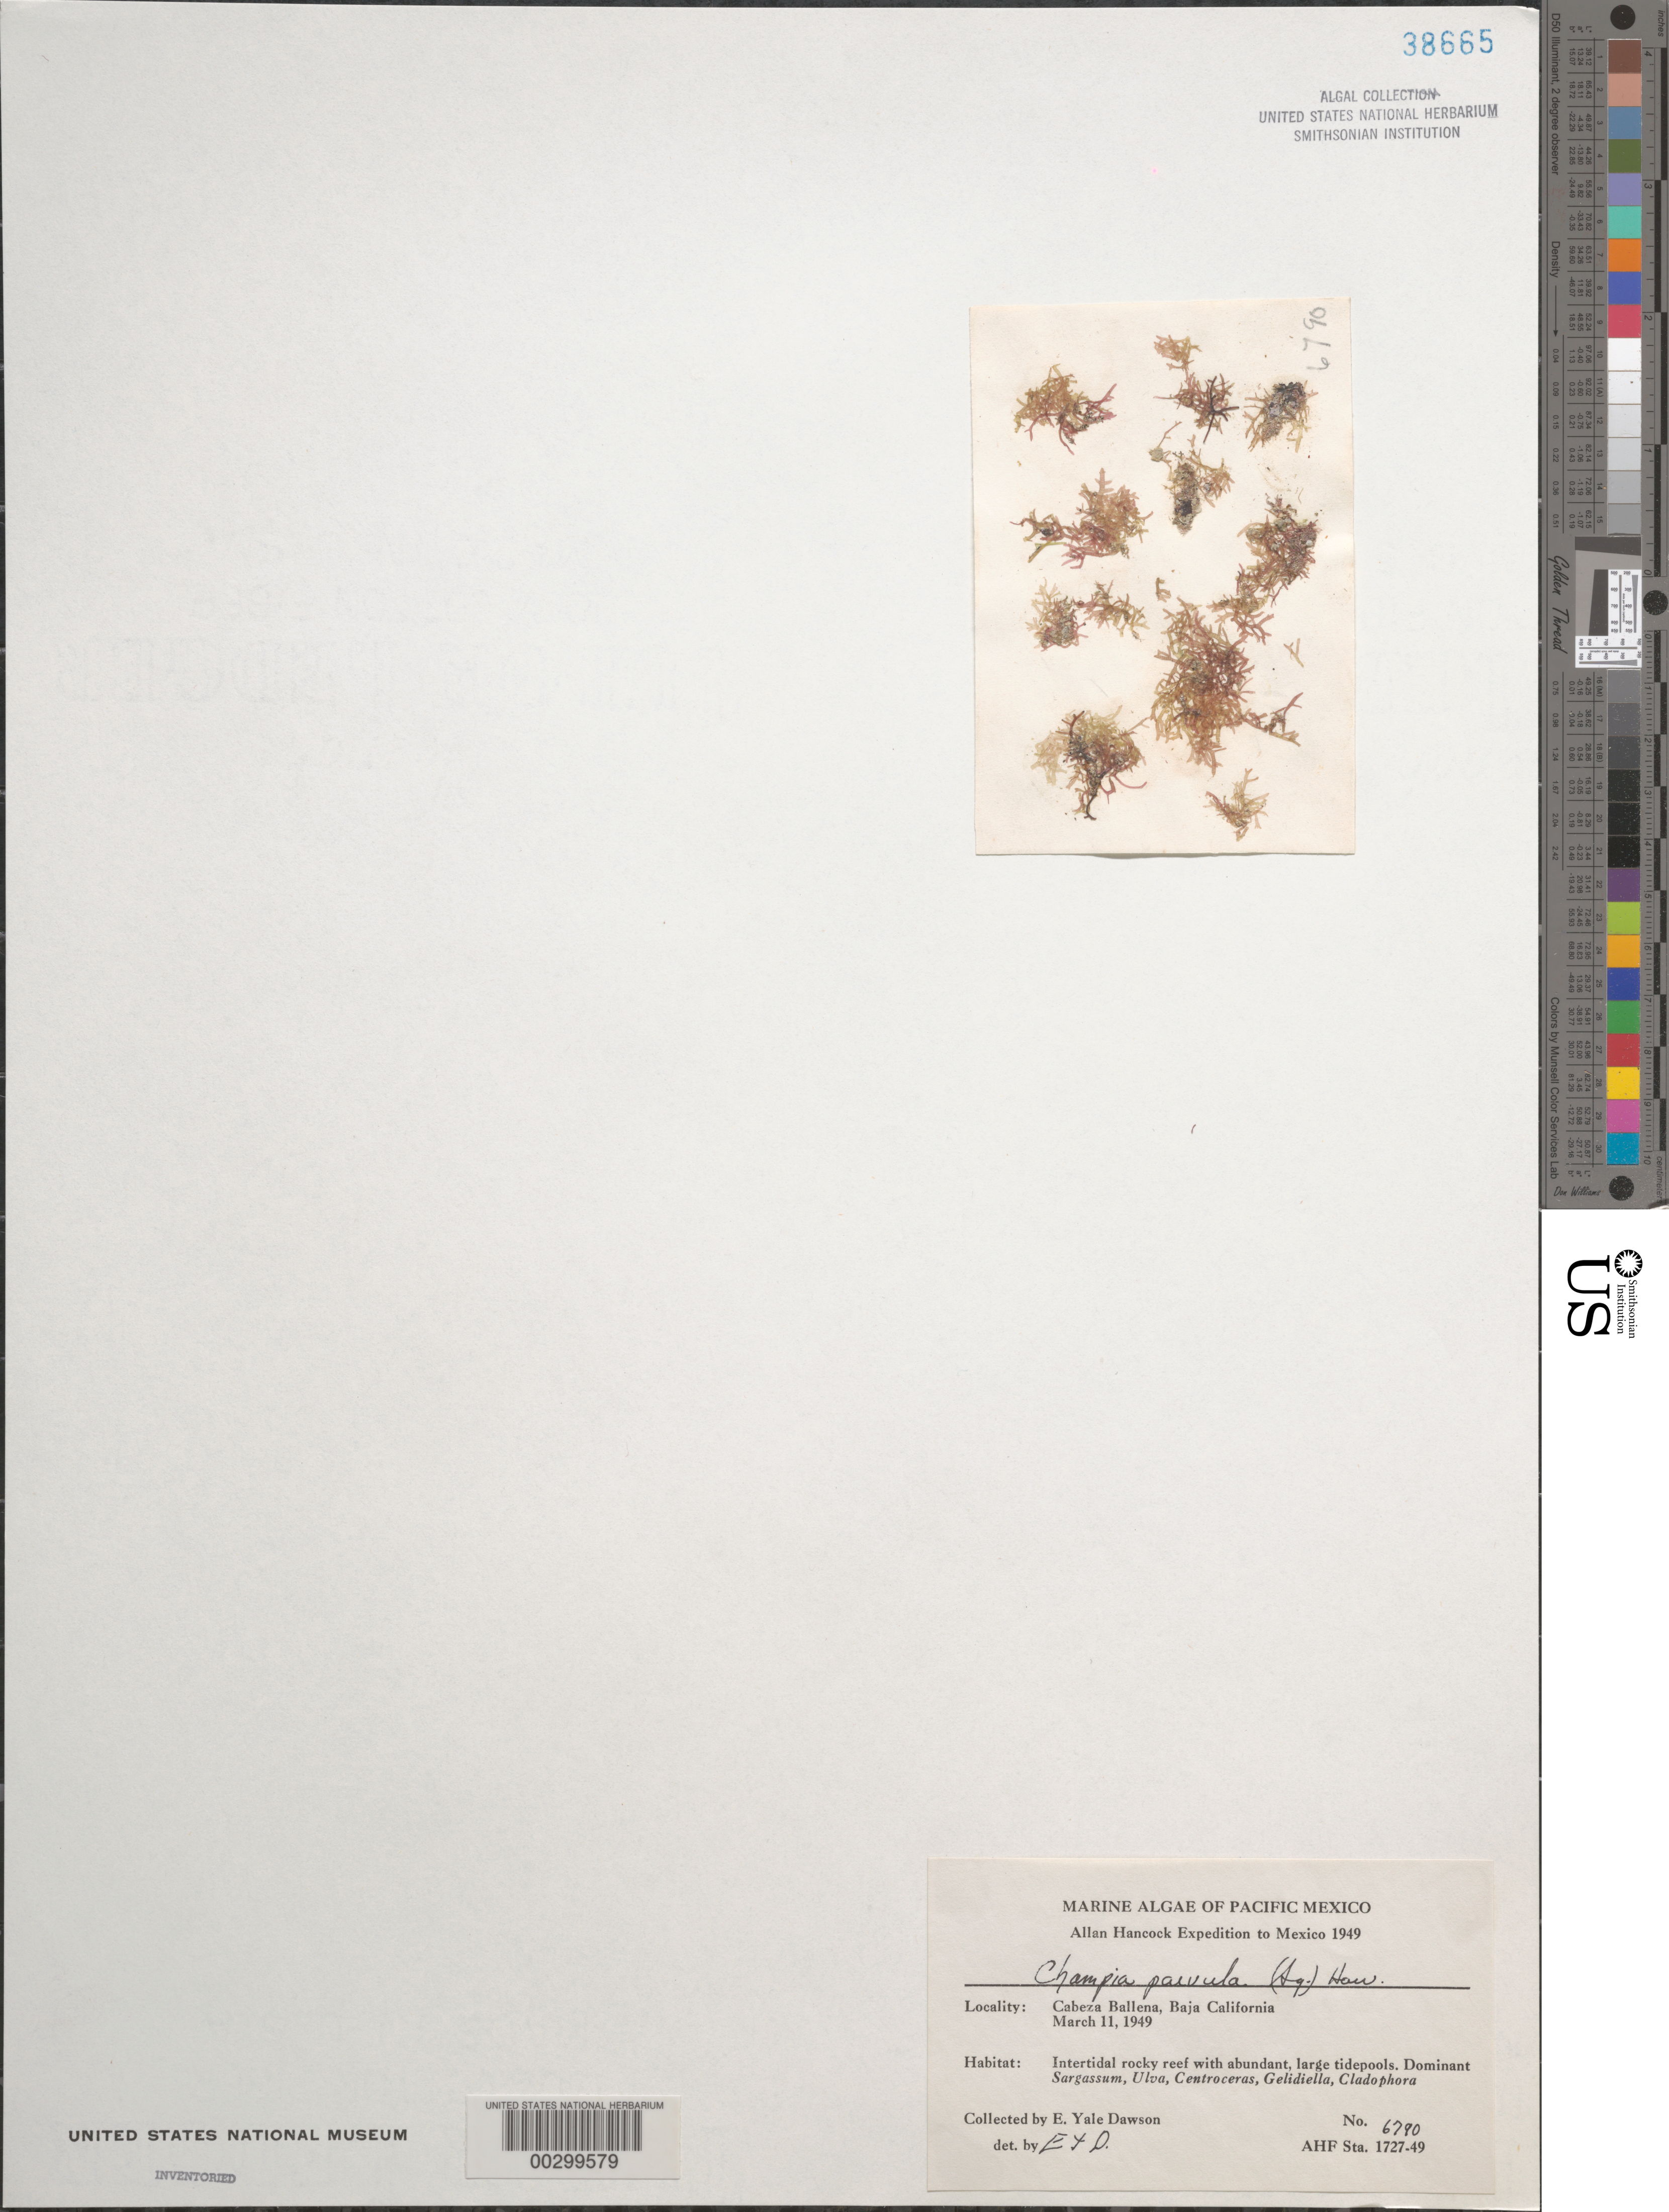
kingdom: Plantae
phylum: Rhodophyta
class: Florideophyceae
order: Rhodymeniales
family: Champiaceae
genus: Champia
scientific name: Champia parvula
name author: (C. Agardh) Harv.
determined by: Dawson, E. Y.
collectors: E. Y. Dawson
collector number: EYD 6790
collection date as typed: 11 Mar 1949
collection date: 1949-03-11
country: Mexico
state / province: Baja California Sur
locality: Cabeza Ballena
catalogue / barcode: US 38665